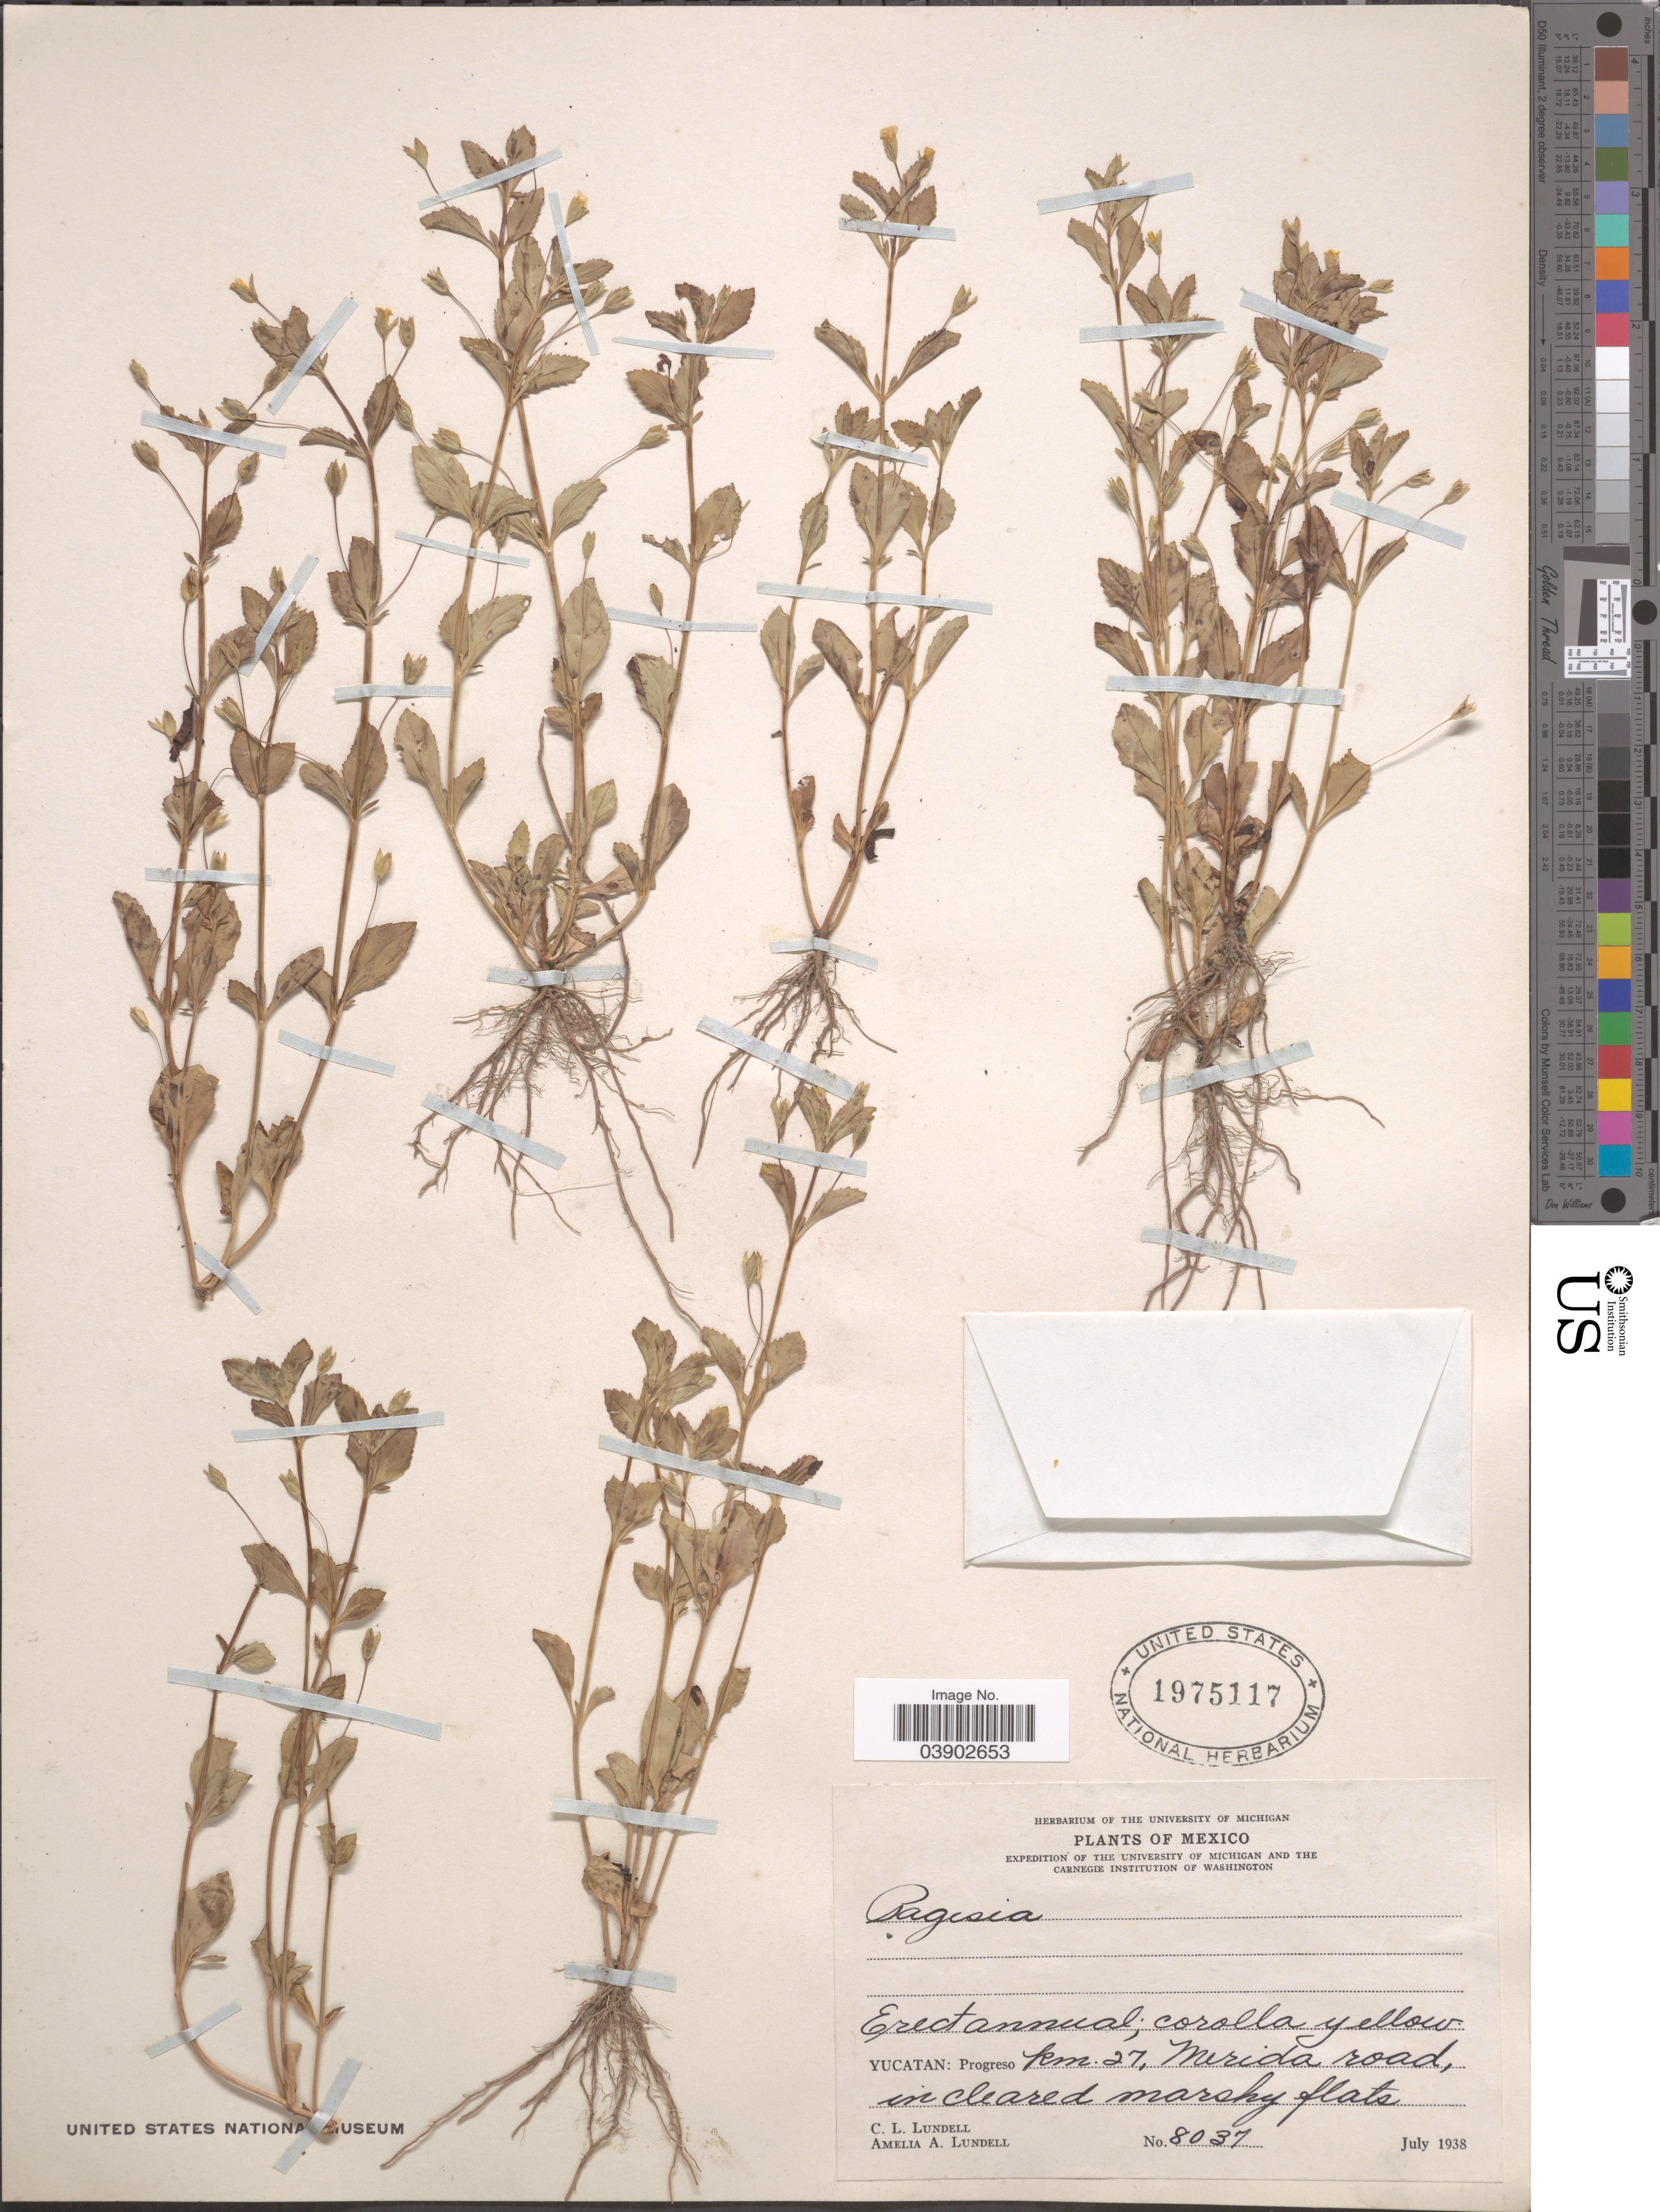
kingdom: Plantae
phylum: Tracheophyta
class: Magnoliopsida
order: Lamiales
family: Plantaginaceae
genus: Mecardonia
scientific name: Mecardonia procumbens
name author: (Mill.) Small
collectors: C. L. Lundell & A. A. Lundell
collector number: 8037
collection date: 1938-07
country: Mexico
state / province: Yucatán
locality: Progreso km. 27, Merida road, in cleared marshy flats.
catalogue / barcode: US 1975117